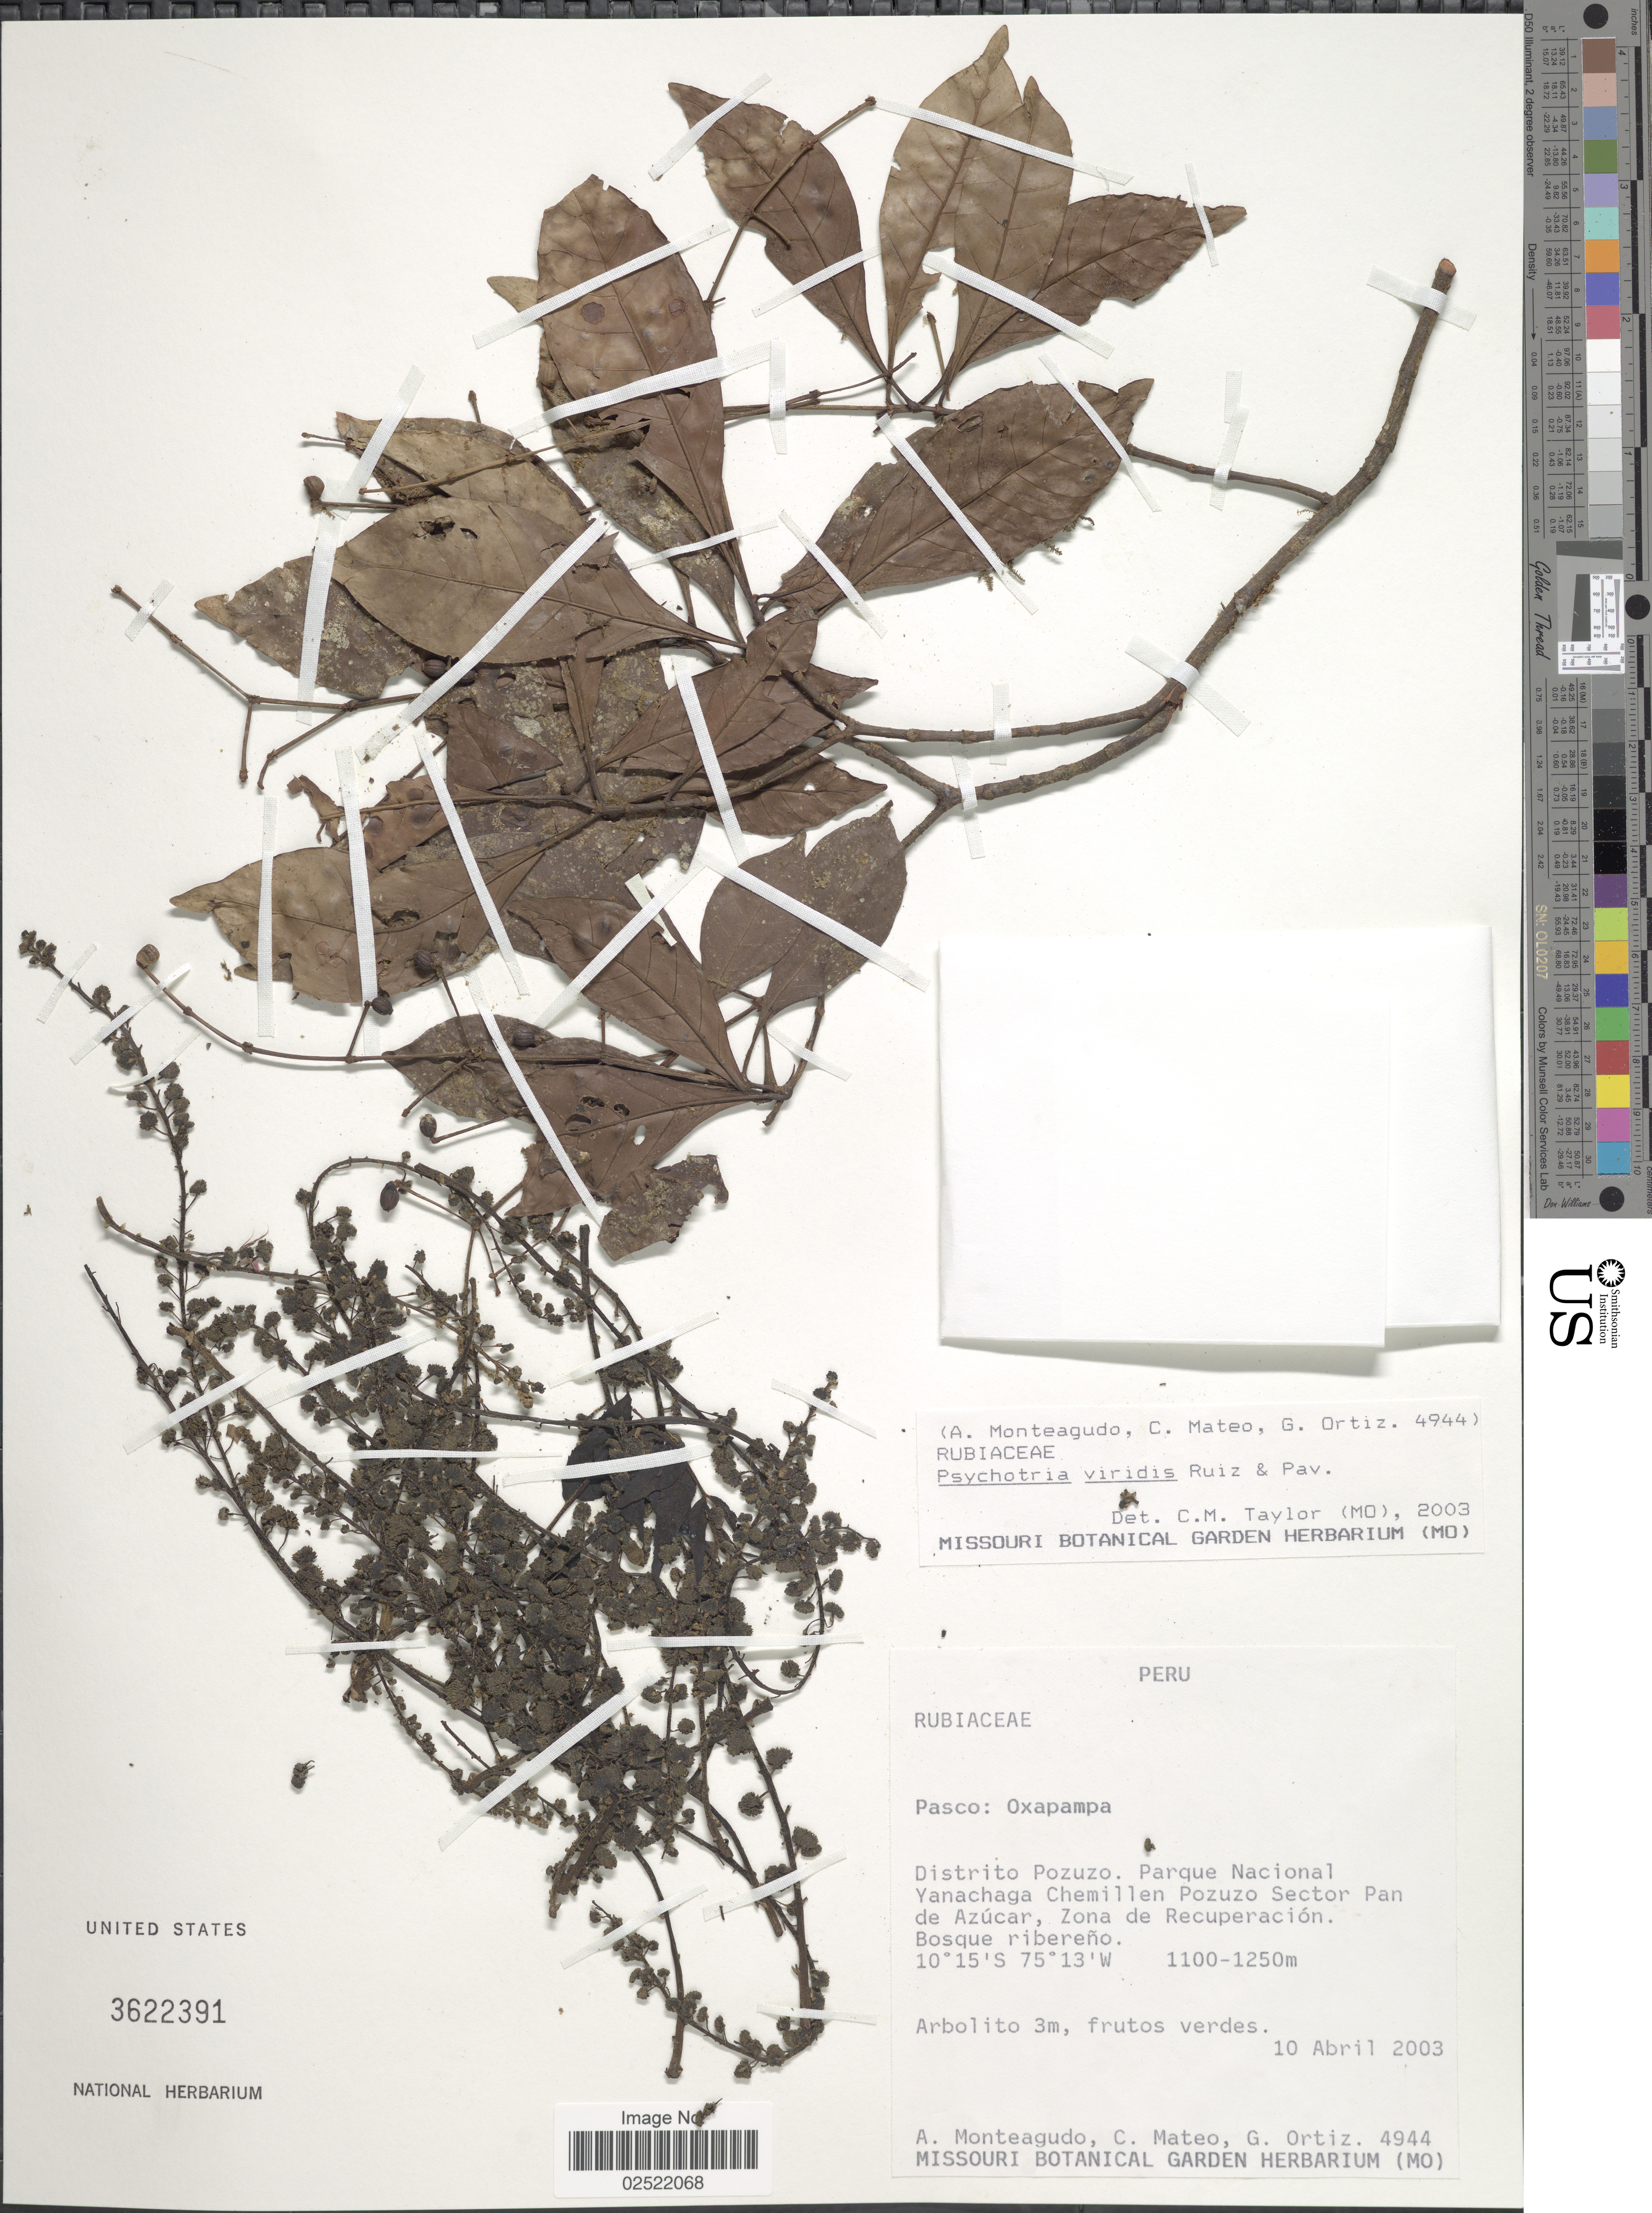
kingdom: Plantae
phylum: Tracheophyta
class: Magnoliopsida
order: Gentianales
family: Rubiaceae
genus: Psychotria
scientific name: Psychotria viridis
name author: Ruiz & Pav.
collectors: A. Monteagudo, C. Mateo & G. Ortiz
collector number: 4944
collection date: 2003-04-10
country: Peru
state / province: Pasco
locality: Pasco: Oxapampa. Distrito Pozuzo. Parque Nacional Yanachaga Chemillen Pozuzo Sector Pan de Azucar, Zona de Recuperacion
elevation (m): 1100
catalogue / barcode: US 3622391